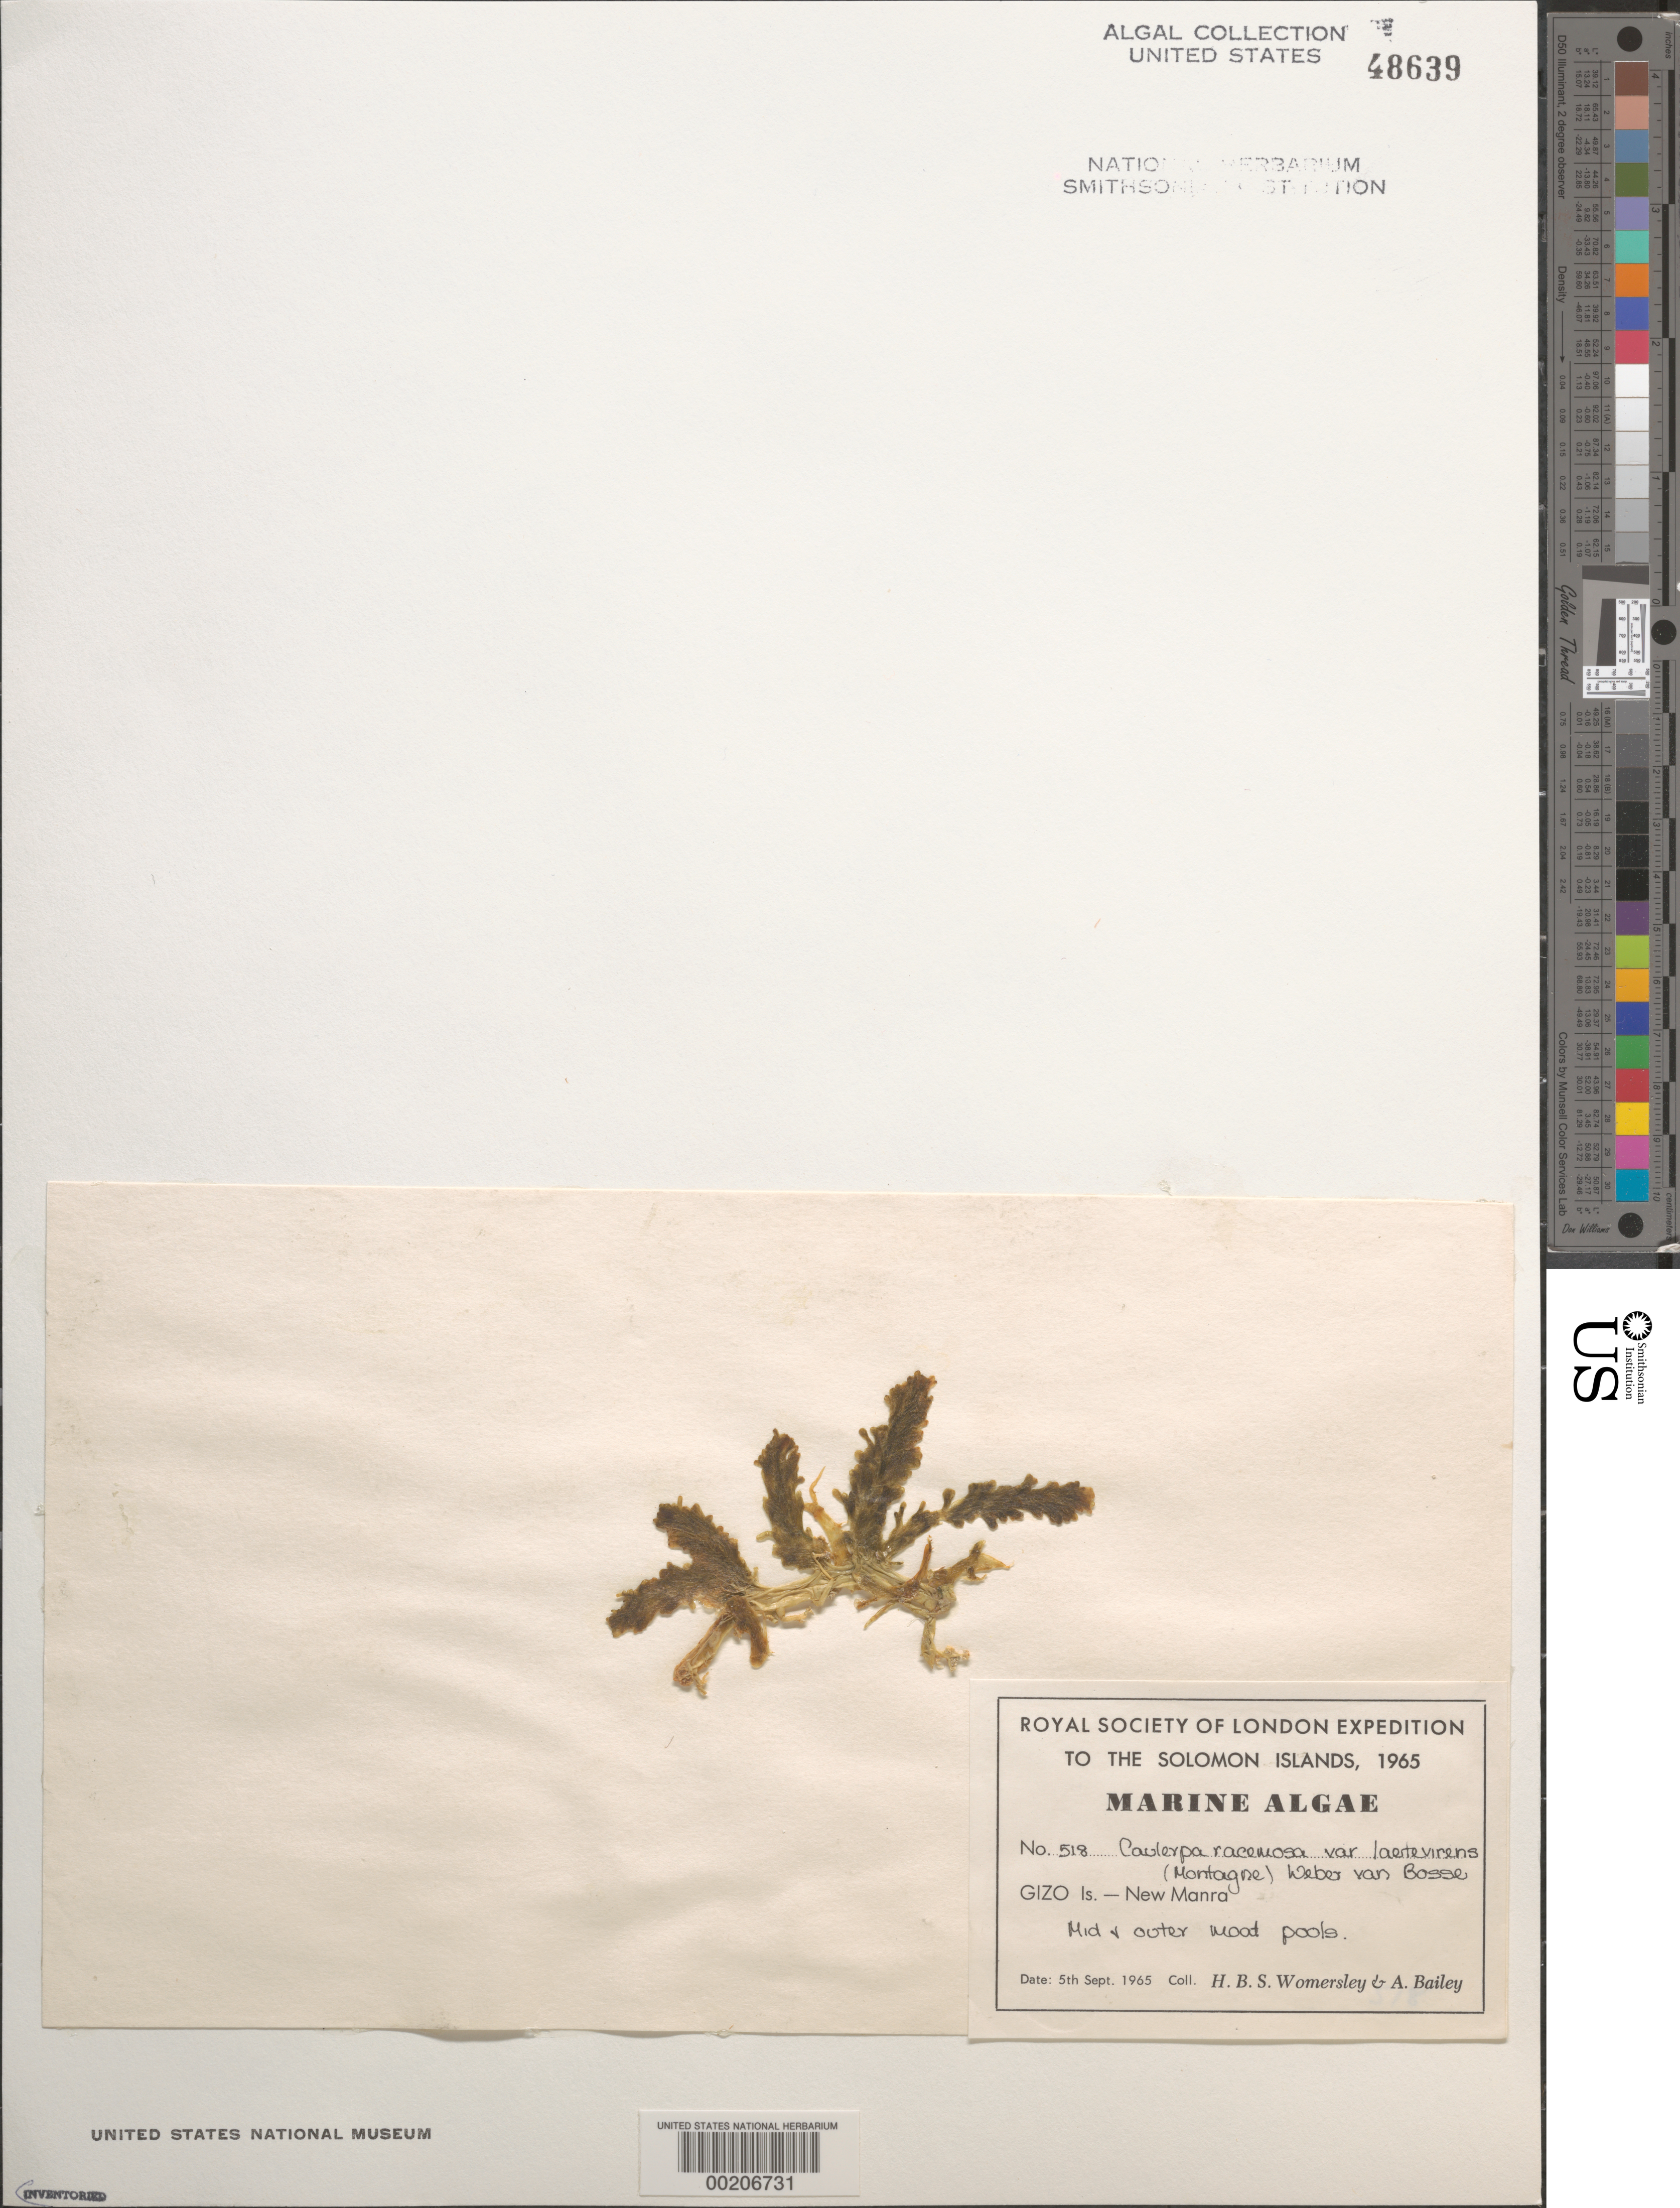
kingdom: Plantae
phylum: Chlorophyta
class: Ulvophyceae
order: Bryopsidales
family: Caulerpaceae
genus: Caulerpa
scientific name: Caulerpa racemosa var. laetevirens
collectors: H. B. S. Womersley & A. Bailey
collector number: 518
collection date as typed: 05 Sep 1965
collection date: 1965-09-05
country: Solomon Islands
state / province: Western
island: Ghizo [Gizo]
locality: New Manra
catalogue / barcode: US 48639